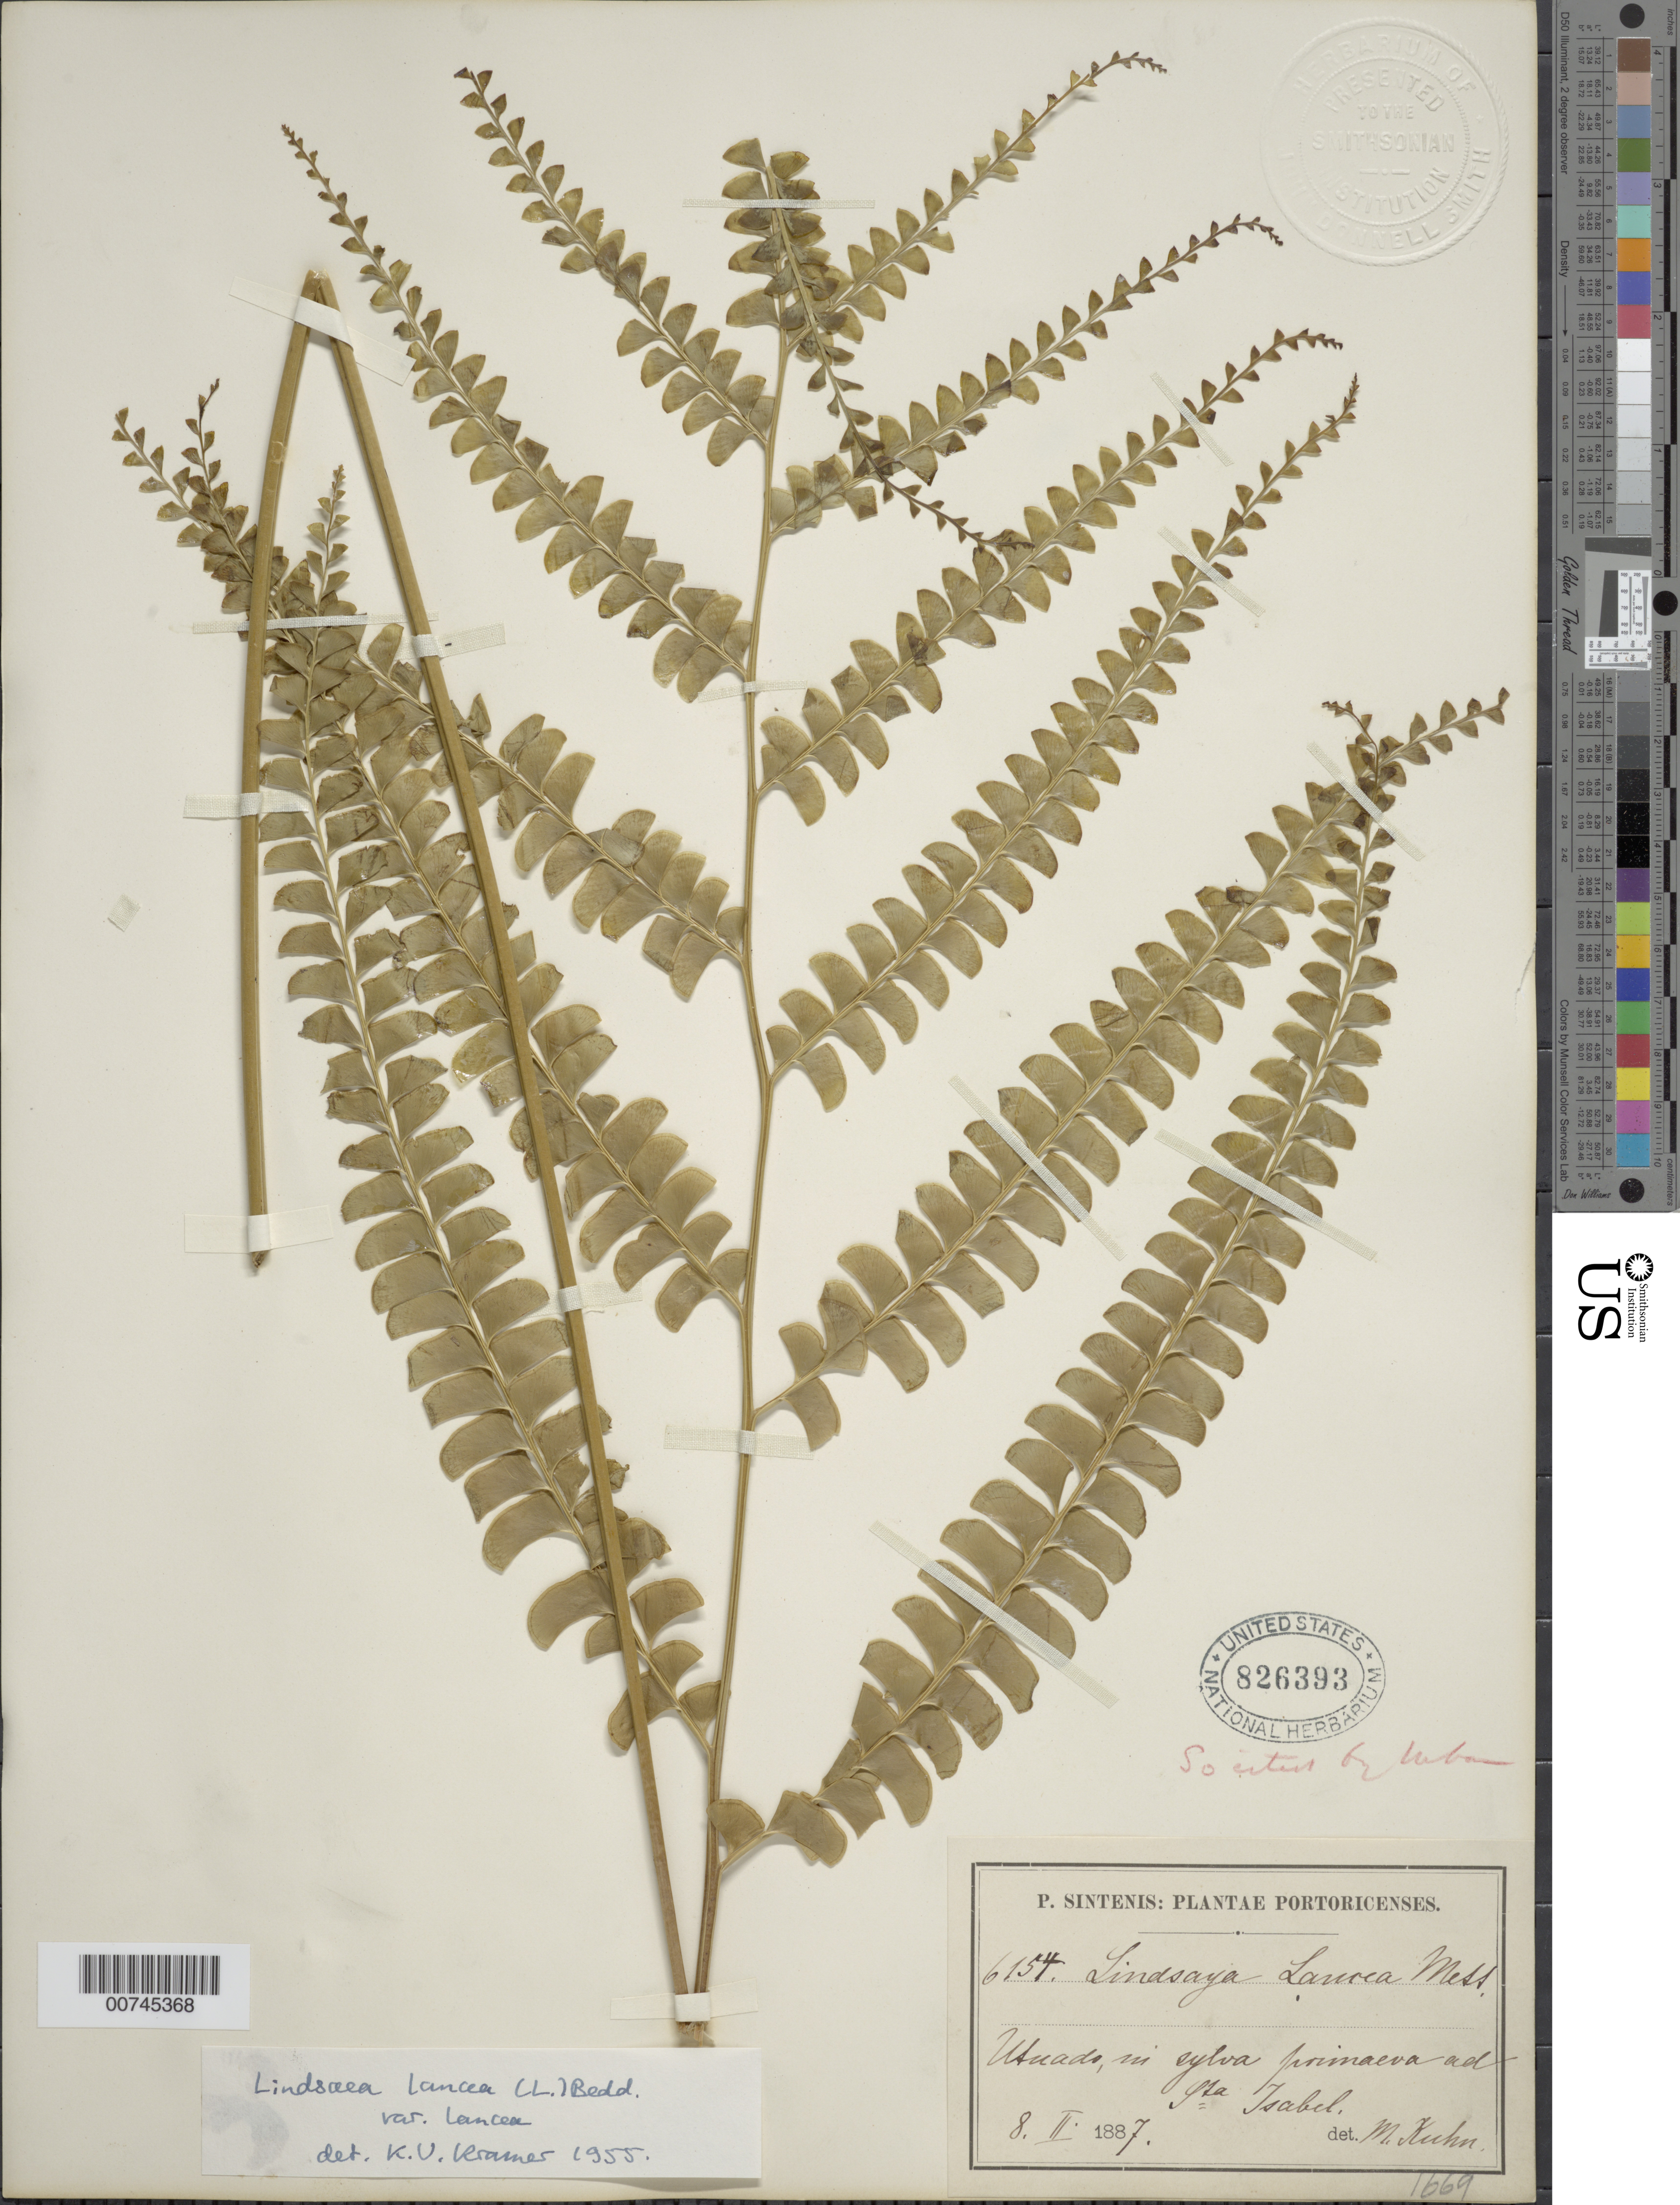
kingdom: Plantae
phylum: Tracheophyta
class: Polypodiopsida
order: Polypodiales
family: Lindsaeaceae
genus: Lindsaea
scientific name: Lindsaea lancea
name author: (L.) Bedd.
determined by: Kramer, K. U.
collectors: P. Sintenis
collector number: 6154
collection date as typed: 08 Feb 1887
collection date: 1887-02-08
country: Puerto Rico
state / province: Utuado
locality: Utuado, in sylva primaeva ad Santa Isabel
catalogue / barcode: US 826393